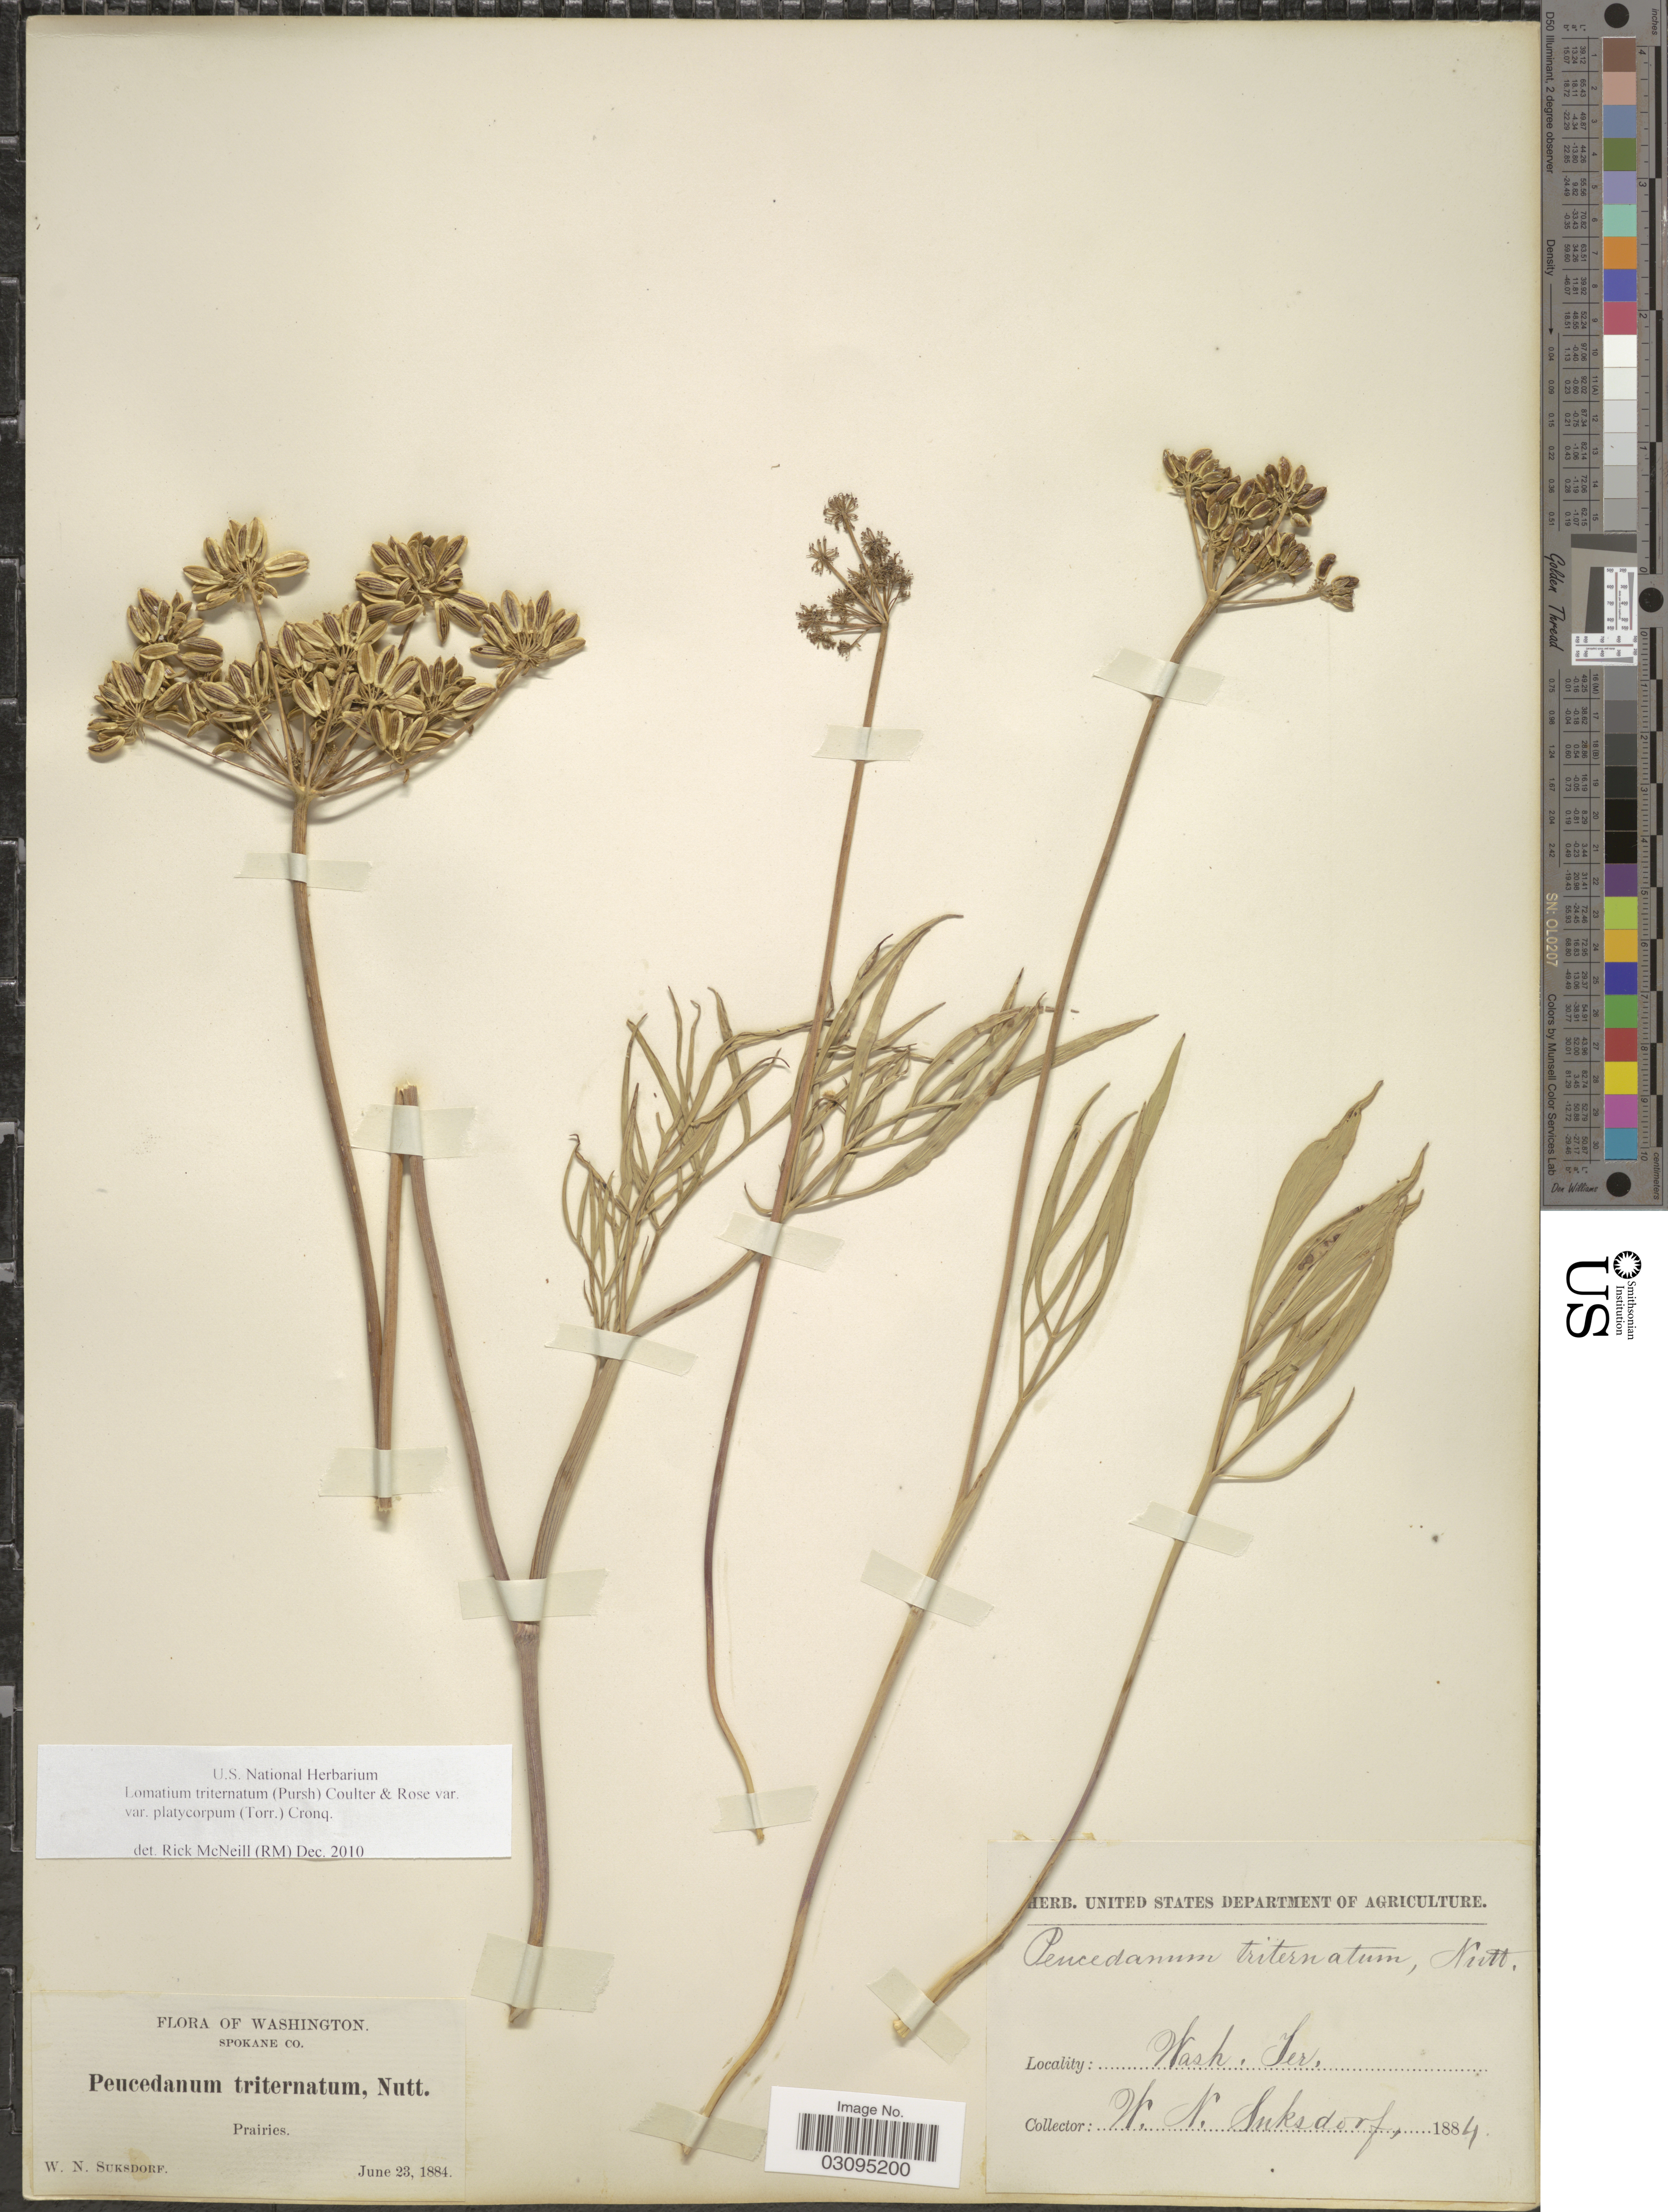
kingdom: Plantae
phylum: Tracheophyta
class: Magnoliopsida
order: Apiales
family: Apiaceae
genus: Lomatium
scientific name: Lomatium triternatum var. platycarpum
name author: (Torr.) B. Boivin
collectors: W. N. Suksdorf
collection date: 1884-06-23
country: United States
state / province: Washington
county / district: Spokane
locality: Spokane Co., Wash. Ter.